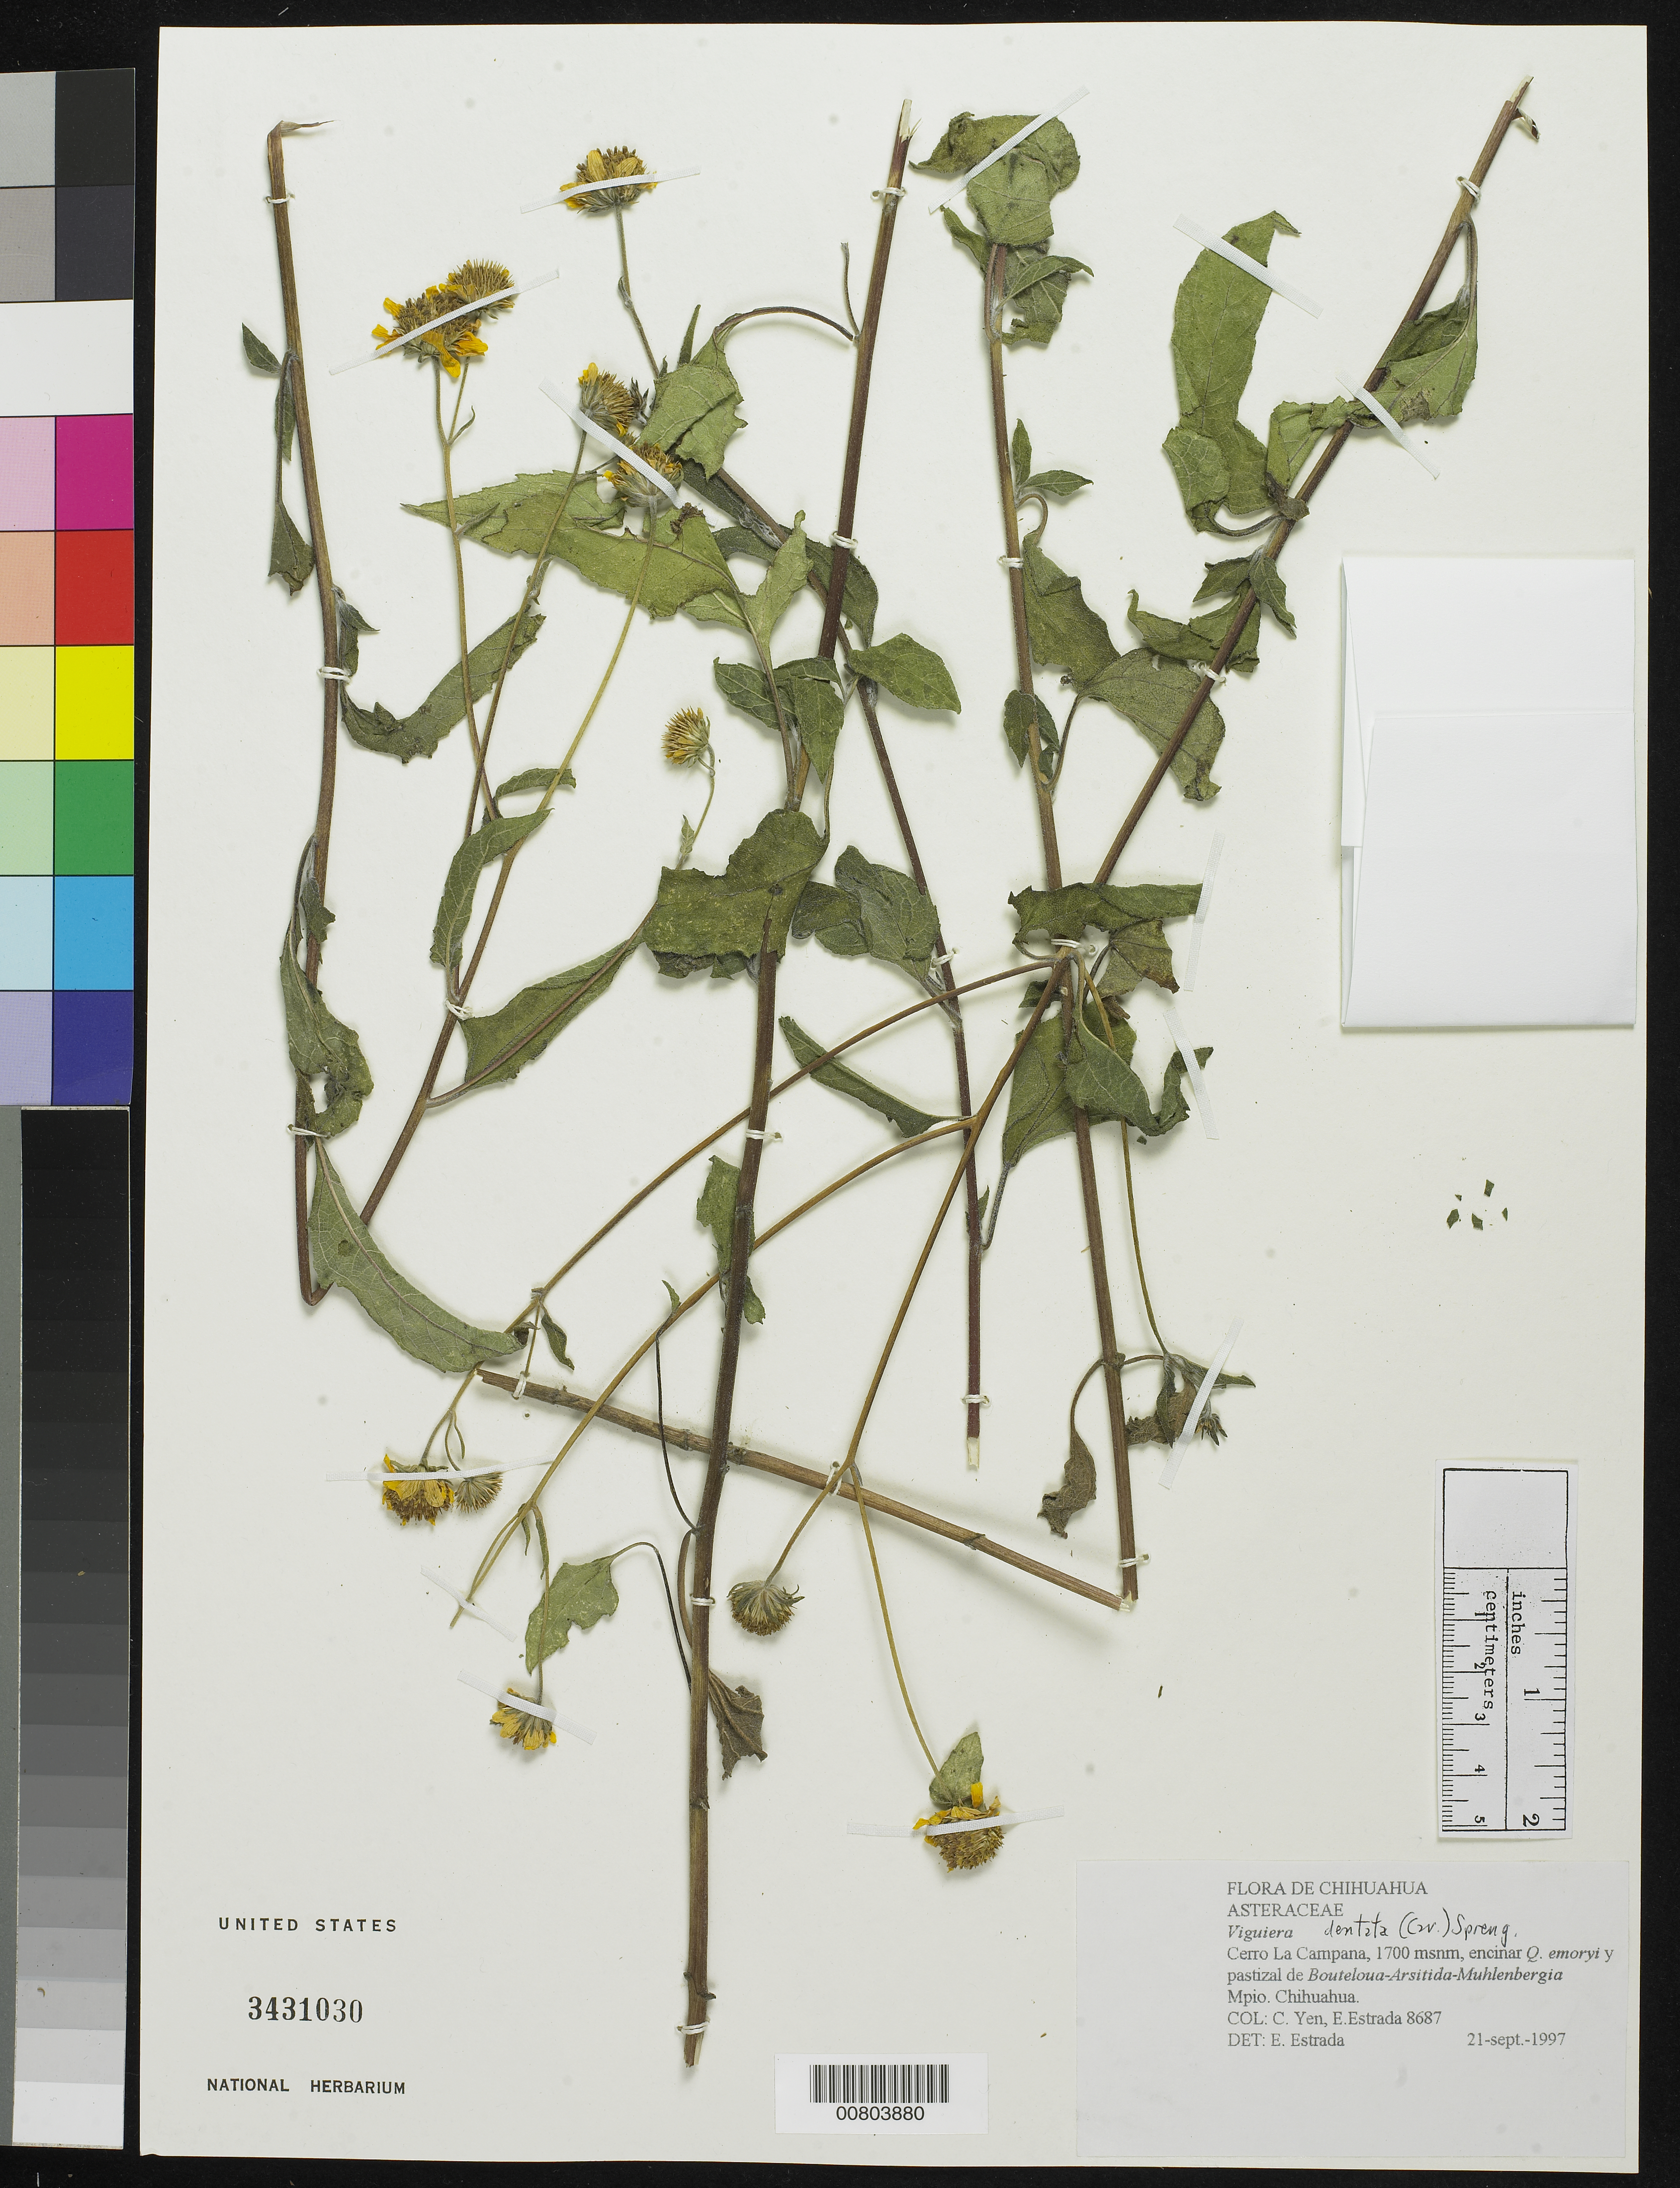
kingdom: Plantae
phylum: Tracheophyta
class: Magnoliopsida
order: Asterales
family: Asteraceae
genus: Viguiera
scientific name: Viguiera dentata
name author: (Cav.) Spreng.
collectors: Y. C. Yang & E. Estrada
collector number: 8687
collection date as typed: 21 Sep 1997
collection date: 1997-09-21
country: Mexico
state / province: Chihuahua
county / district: Chihuahua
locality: Cerro La Campana, Chihuahua.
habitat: Encinar Q. emoryi y paztizal de Bouteloua-Arsitida-Muhlenbergia.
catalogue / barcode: US 3431030